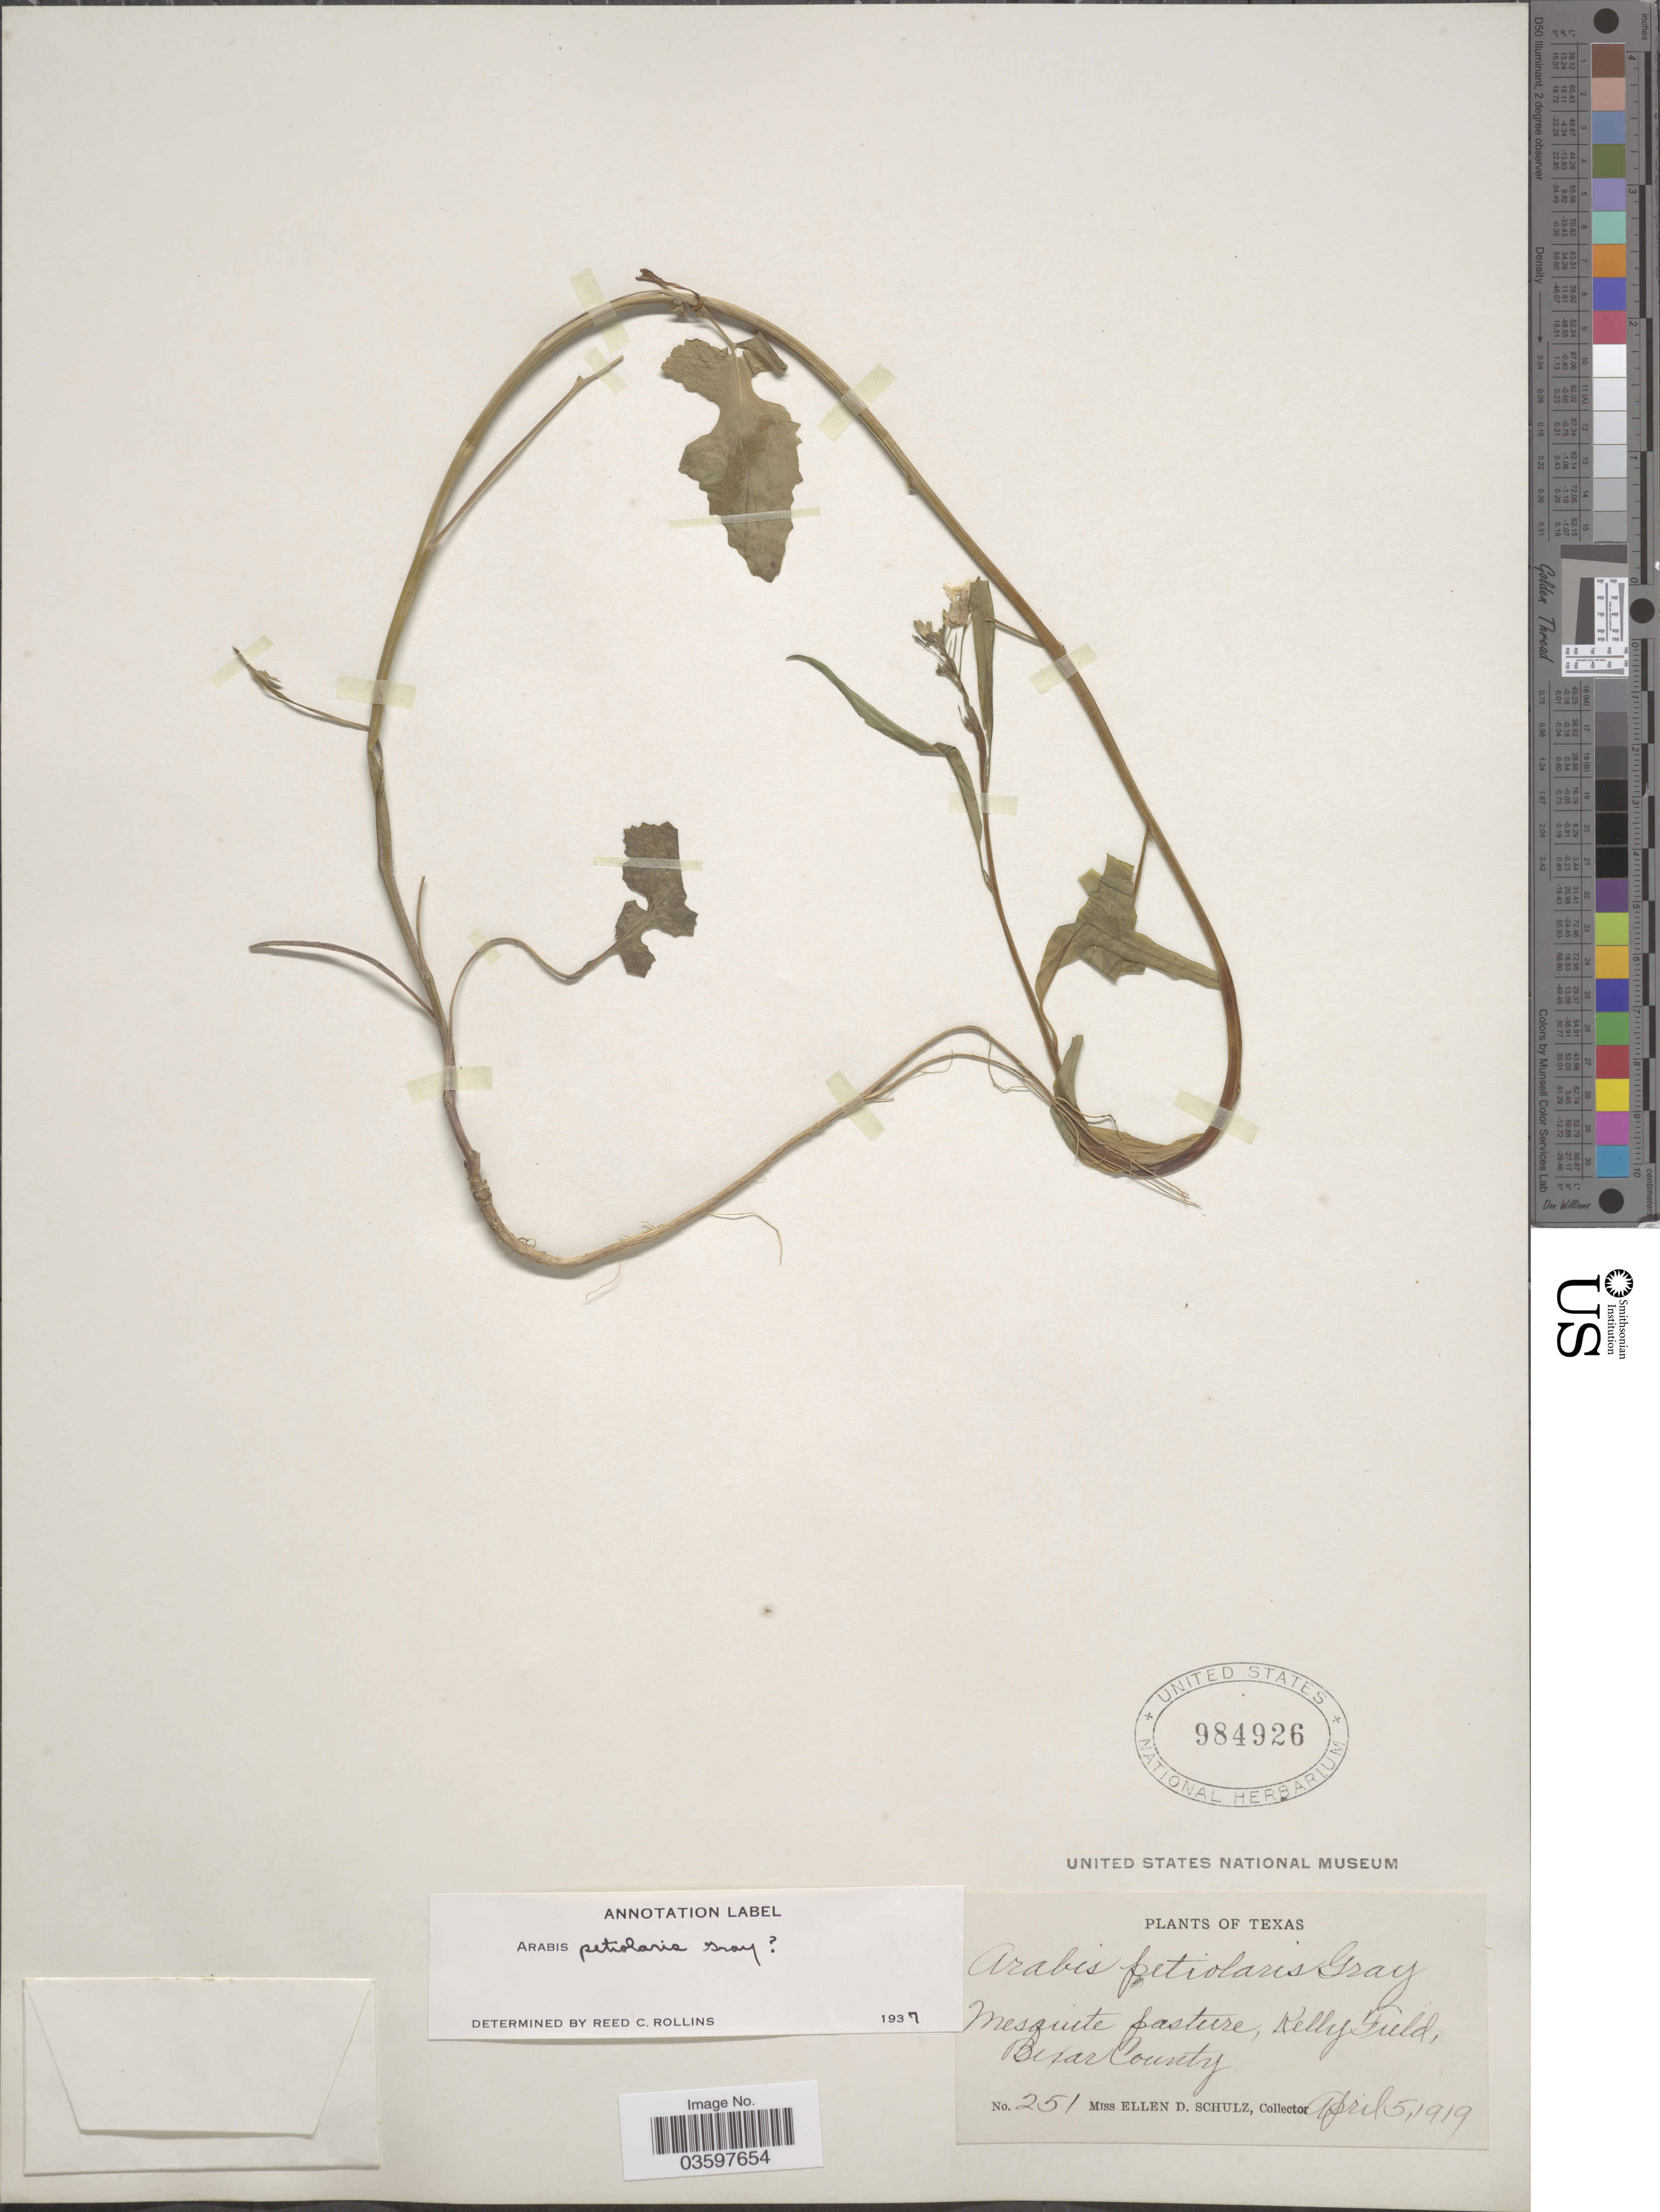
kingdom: Plantae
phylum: Tracheophyta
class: Magnoliopsida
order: Brassicales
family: Brassicaceae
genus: Streptanthus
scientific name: Streptanthus petiolaris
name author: A. Gray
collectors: E. D. Schulz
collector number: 251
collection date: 1919-04-05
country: United States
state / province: Texas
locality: Mesquite pasture, Kelly Field, Bexar County.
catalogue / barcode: US 984926